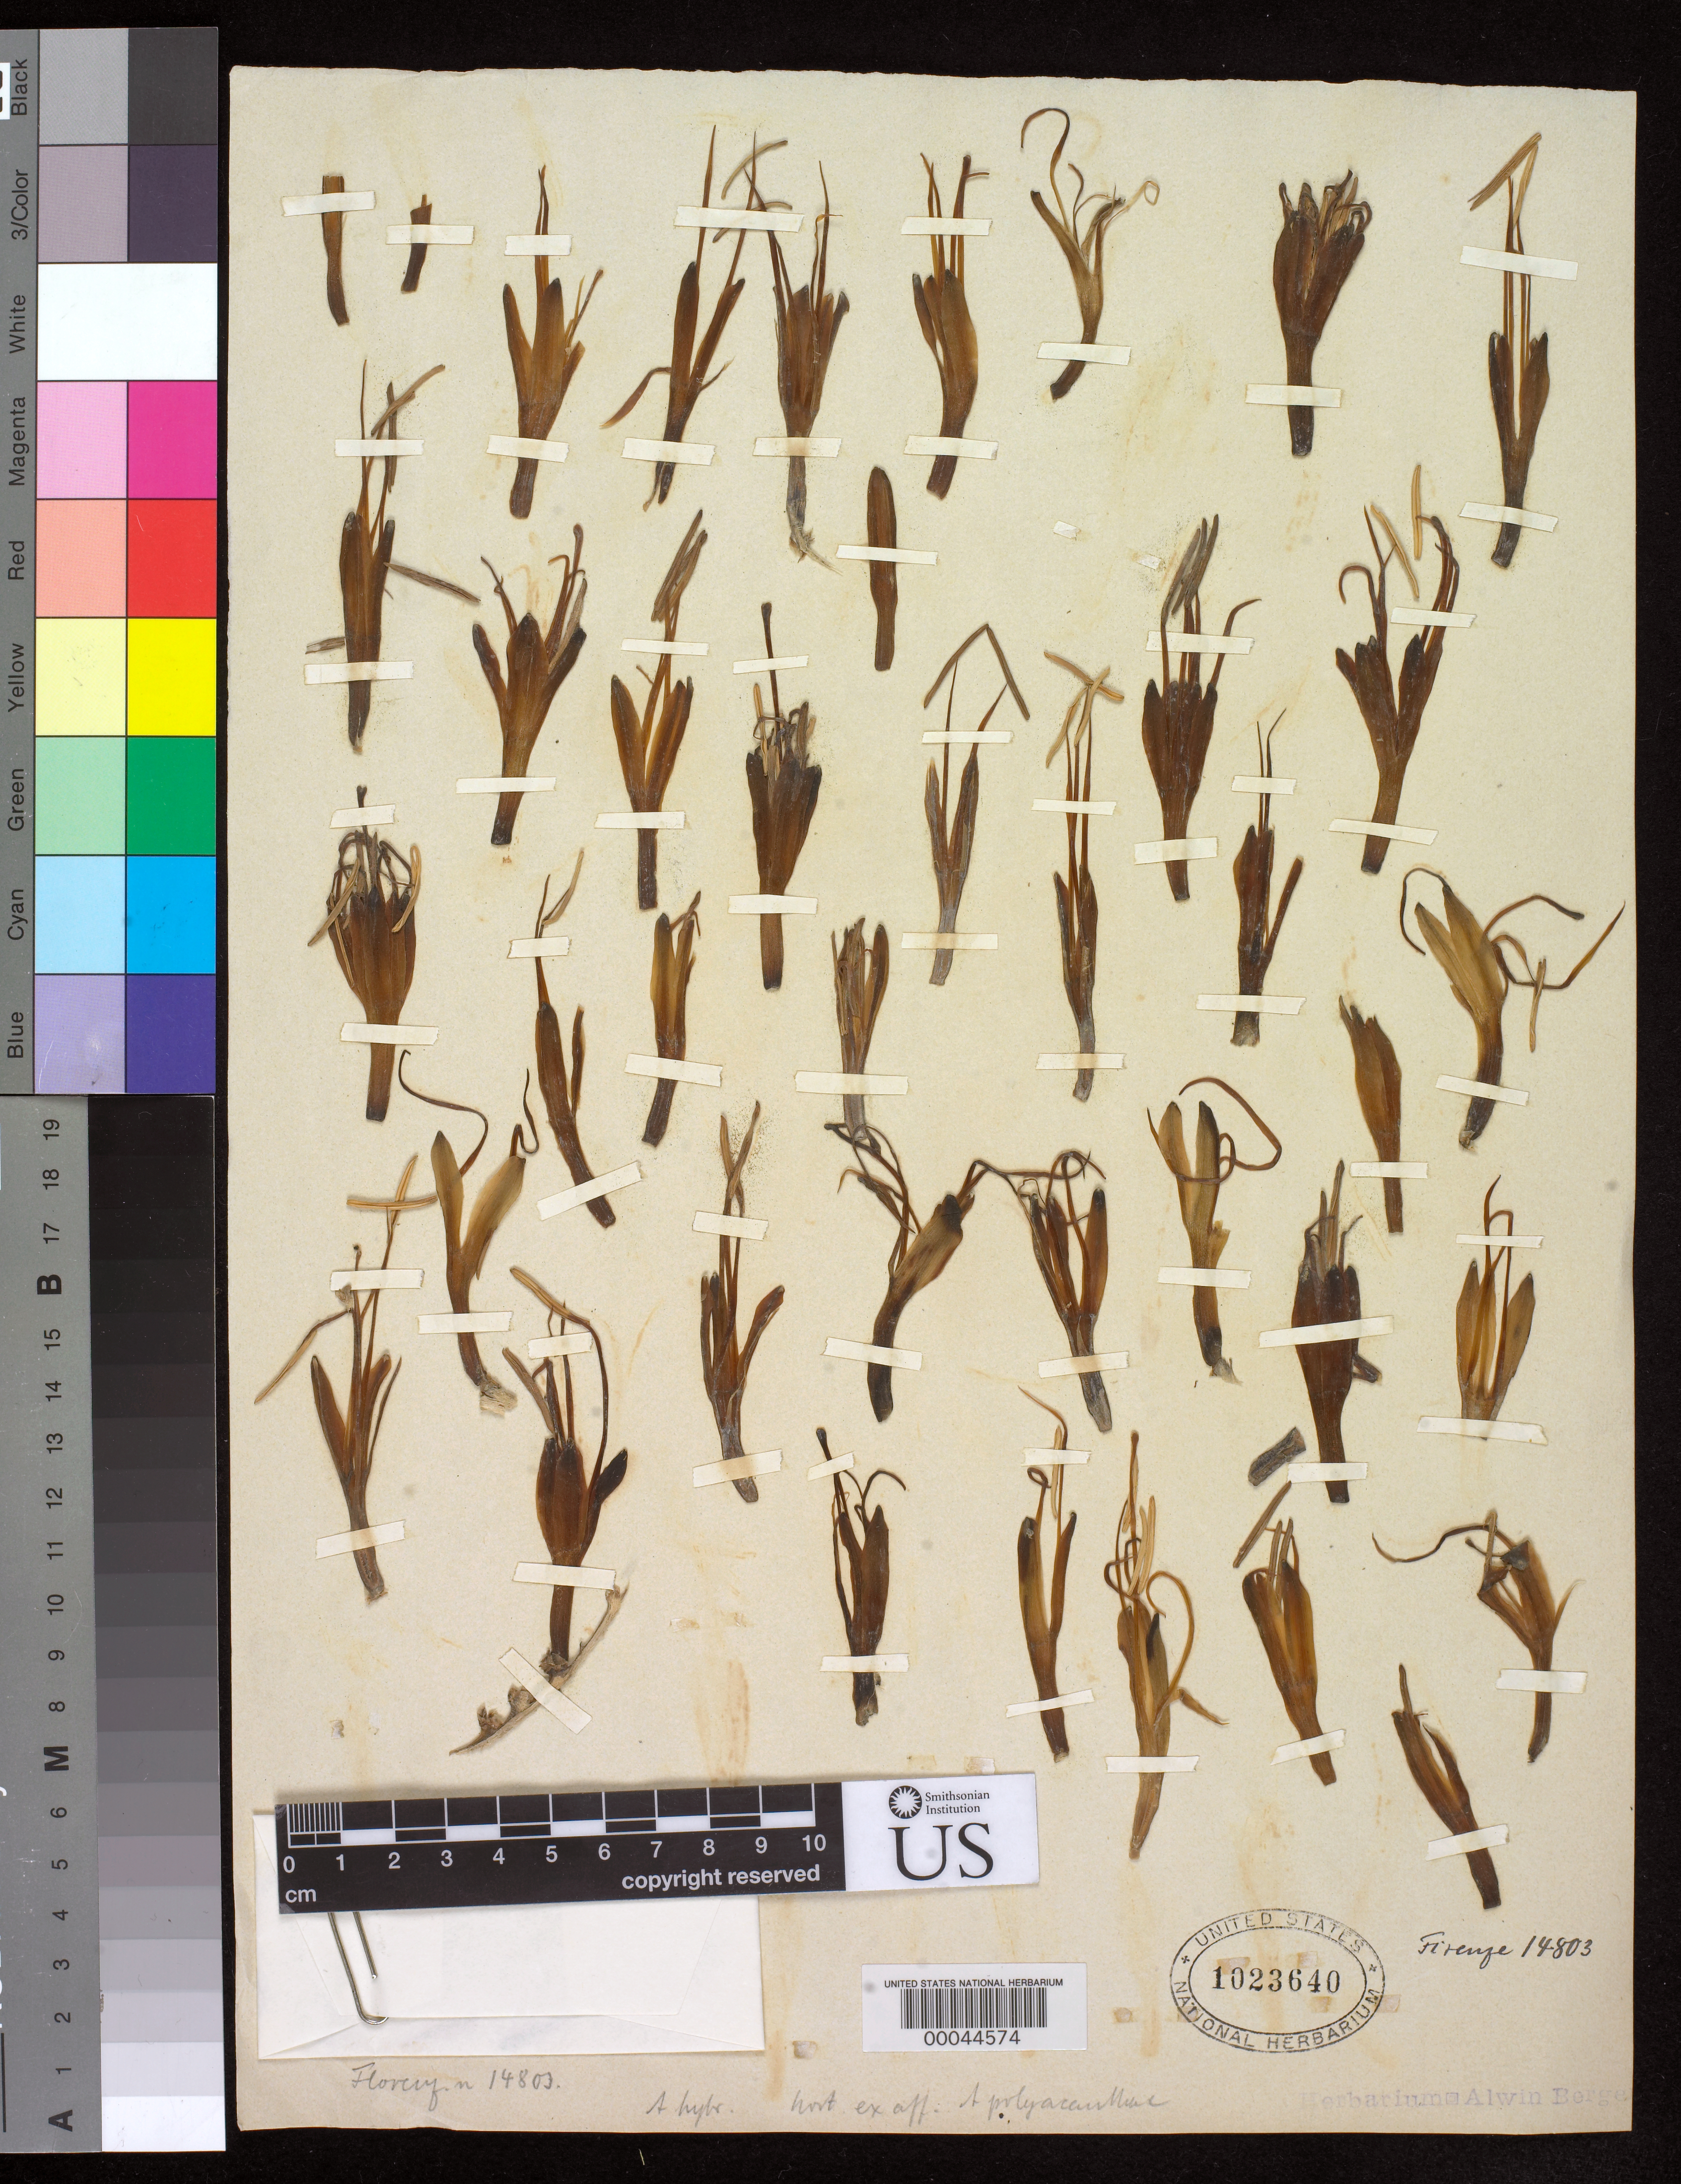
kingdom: Plantae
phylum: Tracheophyta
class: Liliopsida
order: Asparagales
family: Asparagaceae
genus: Agave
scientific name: Agave polyacantha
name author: Haw.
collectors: ex herb. A. Berger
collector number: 14803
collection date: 1909-06-02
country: Mexico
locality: Cultivated at La Mortola, Italy.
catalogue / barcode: US 1023640